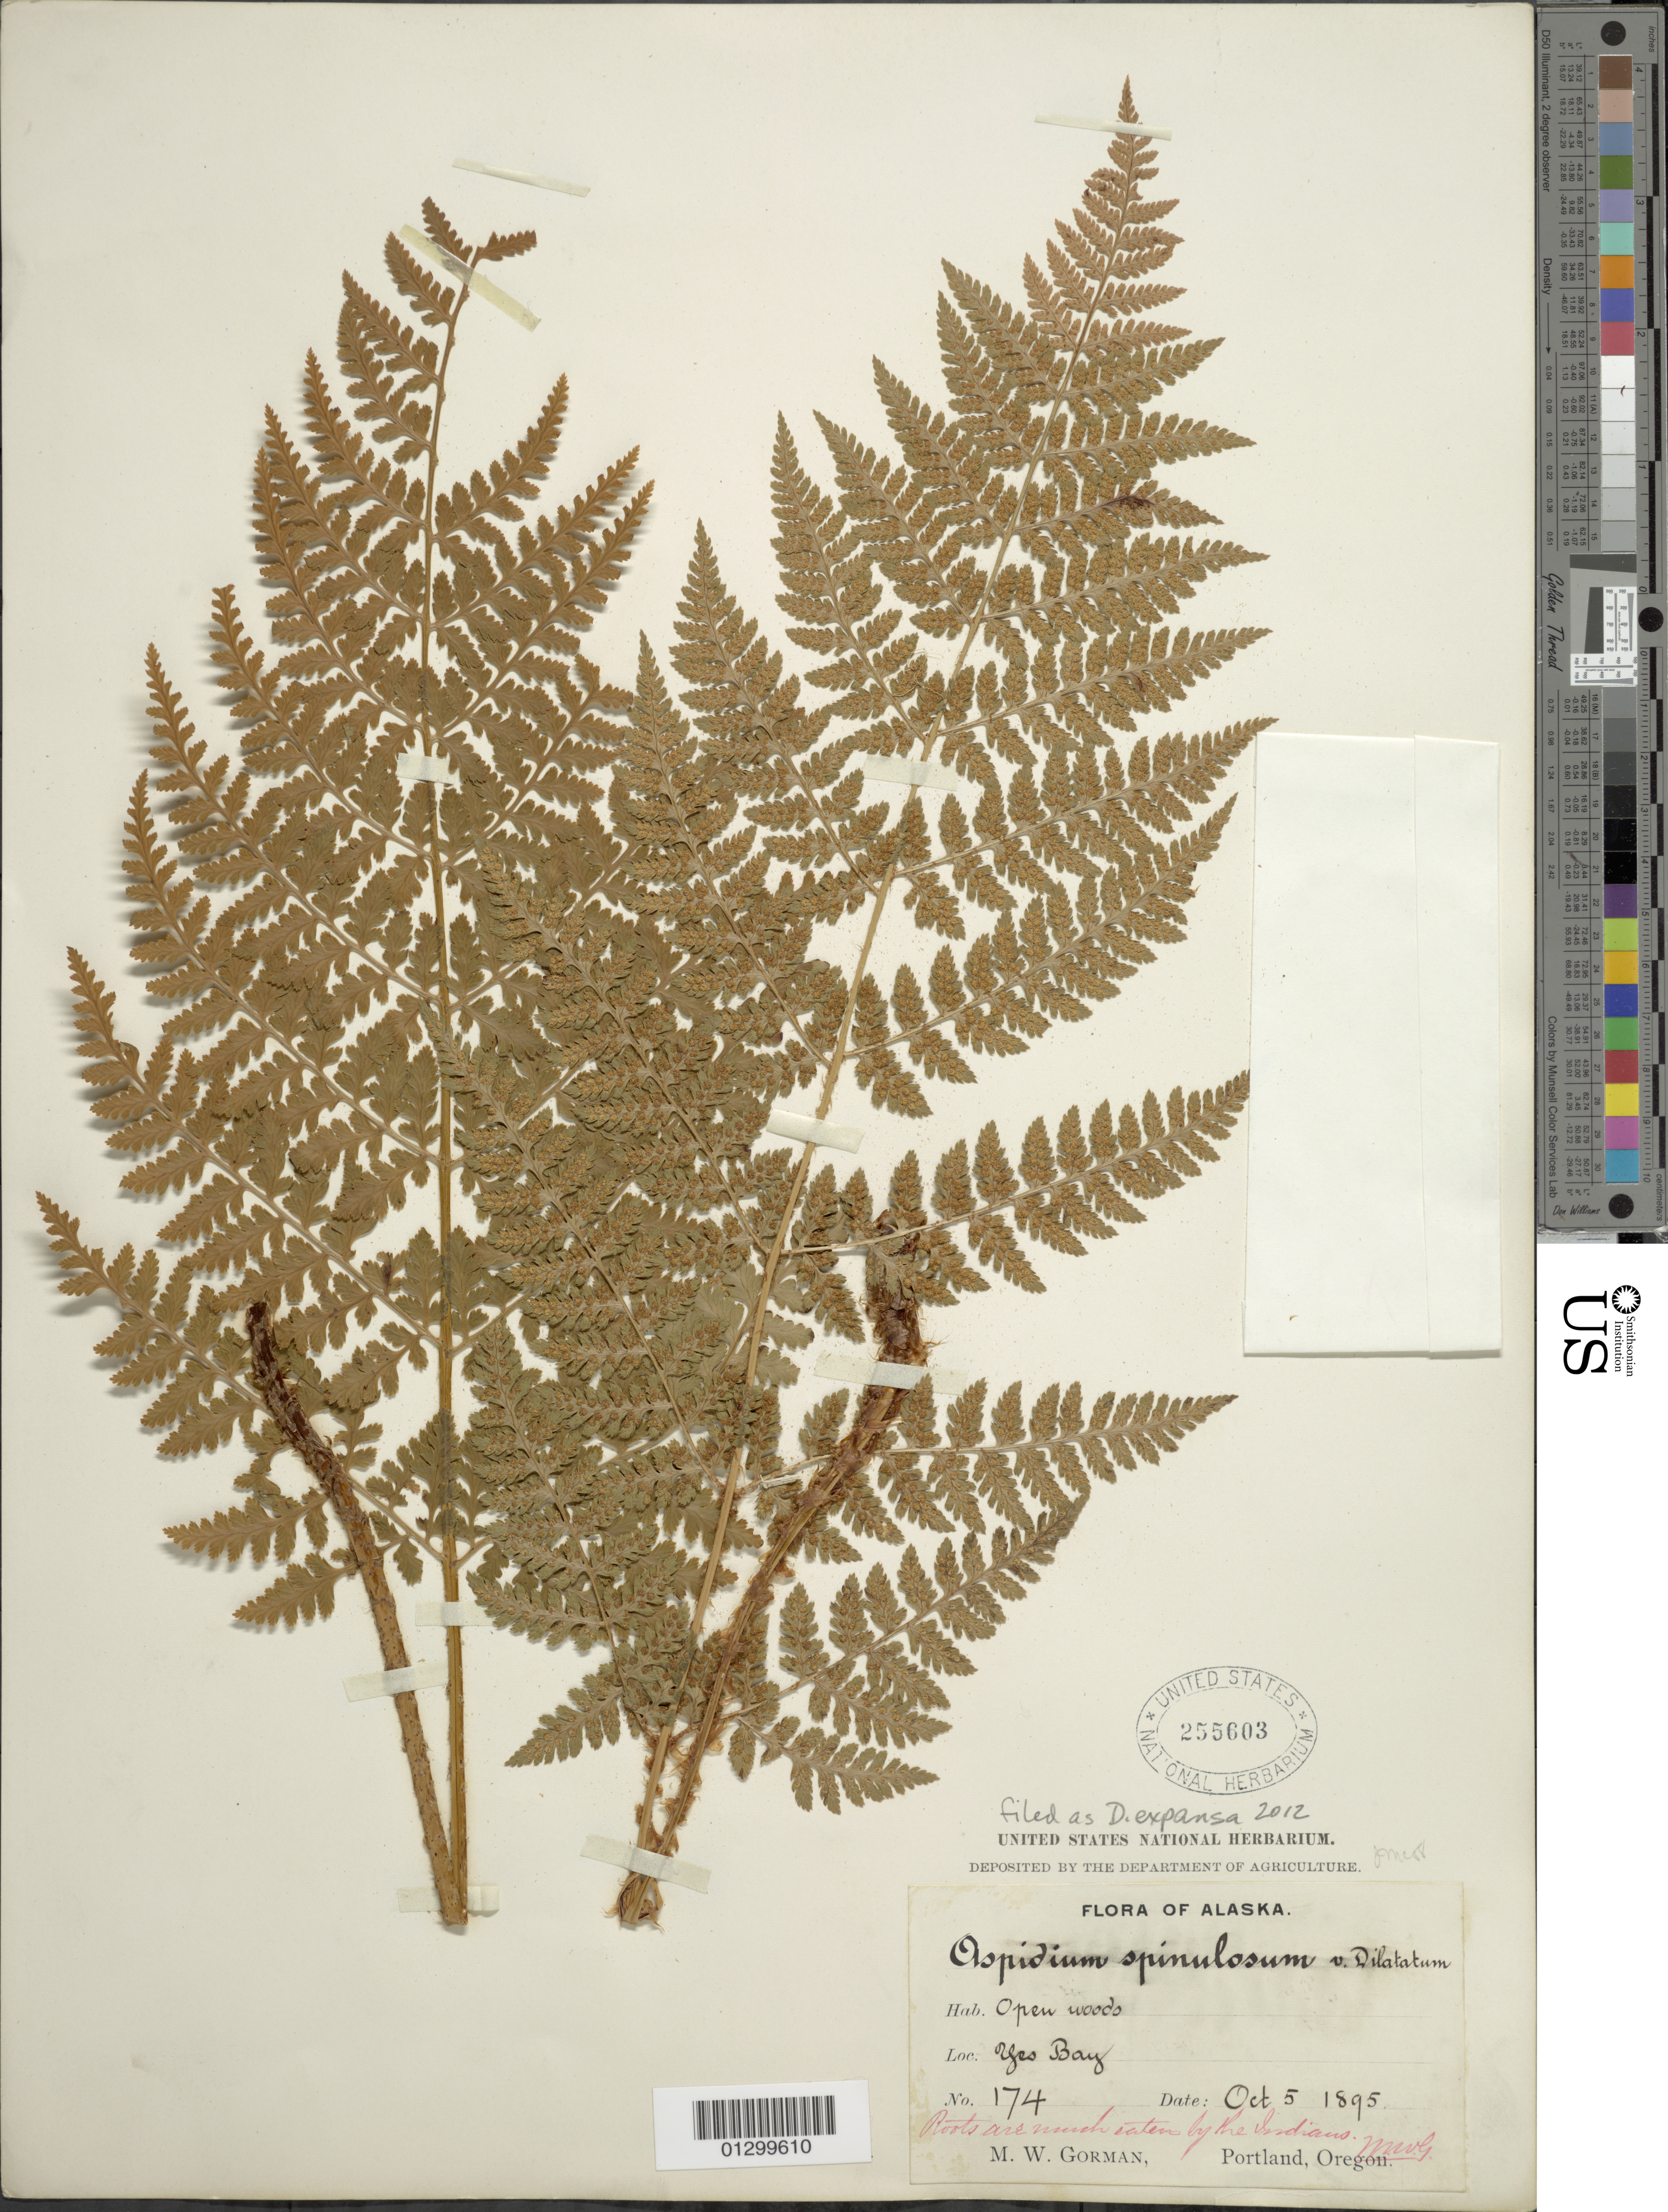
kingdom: Plantae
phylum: Tracheophyta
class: Polypodiopsida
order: Polypodiales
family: Dryopteridaceae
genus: Dryopteris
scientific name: Dryopteris expansa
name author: (C. Presl) Fraser-Jenk. & Jermy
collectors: M. W. Gorman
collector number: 174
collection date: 1895-10-15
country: United States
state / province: Alaska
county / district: Ketchikan Gateway Borough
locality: Yes Bay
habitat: Open woods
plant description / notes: Roots are much eaten by the Indians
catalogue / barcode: US 255603